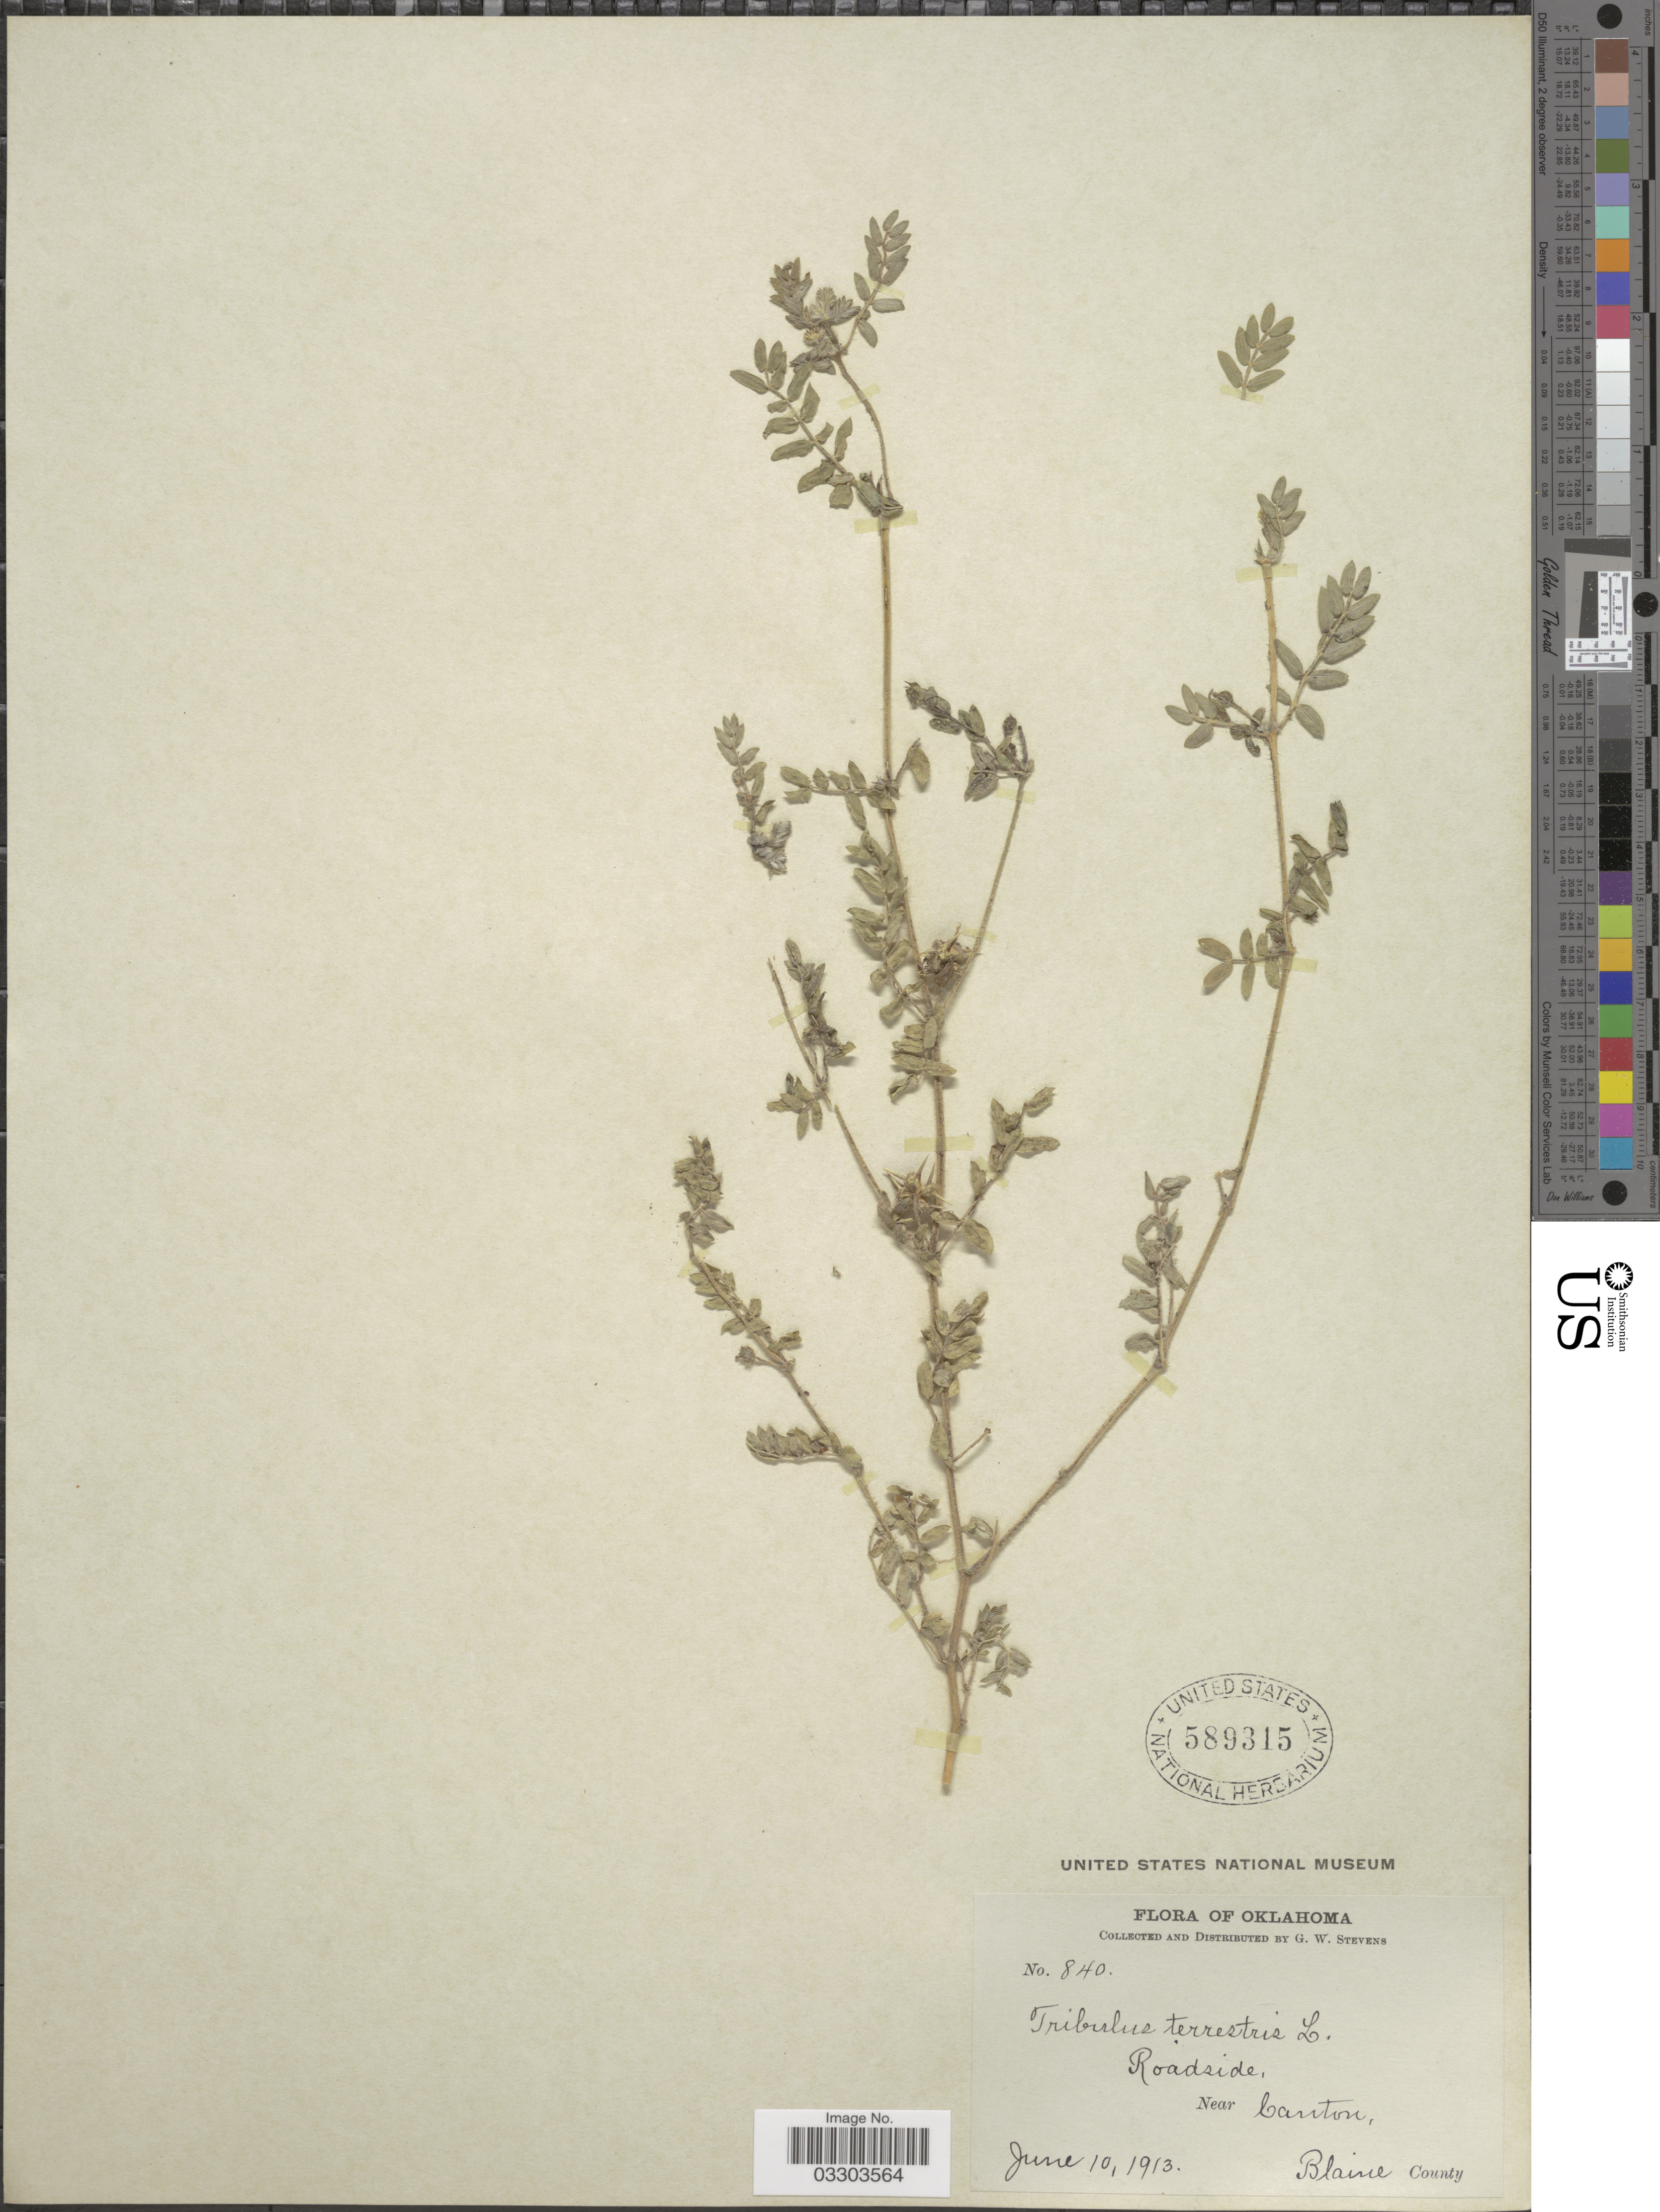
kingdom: Plantae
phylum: Tracheophyta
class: Magnoliopsida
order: Zygophyllales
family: Zygophyllaceae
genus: Tribulus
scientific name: Tribulus terrestris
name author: L.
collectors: G. W. Stevens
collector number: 840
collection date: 1913-06-10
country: United States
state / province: Oklahoma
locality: Roadside, near Canton, Blaine County.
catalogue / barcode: US 589315